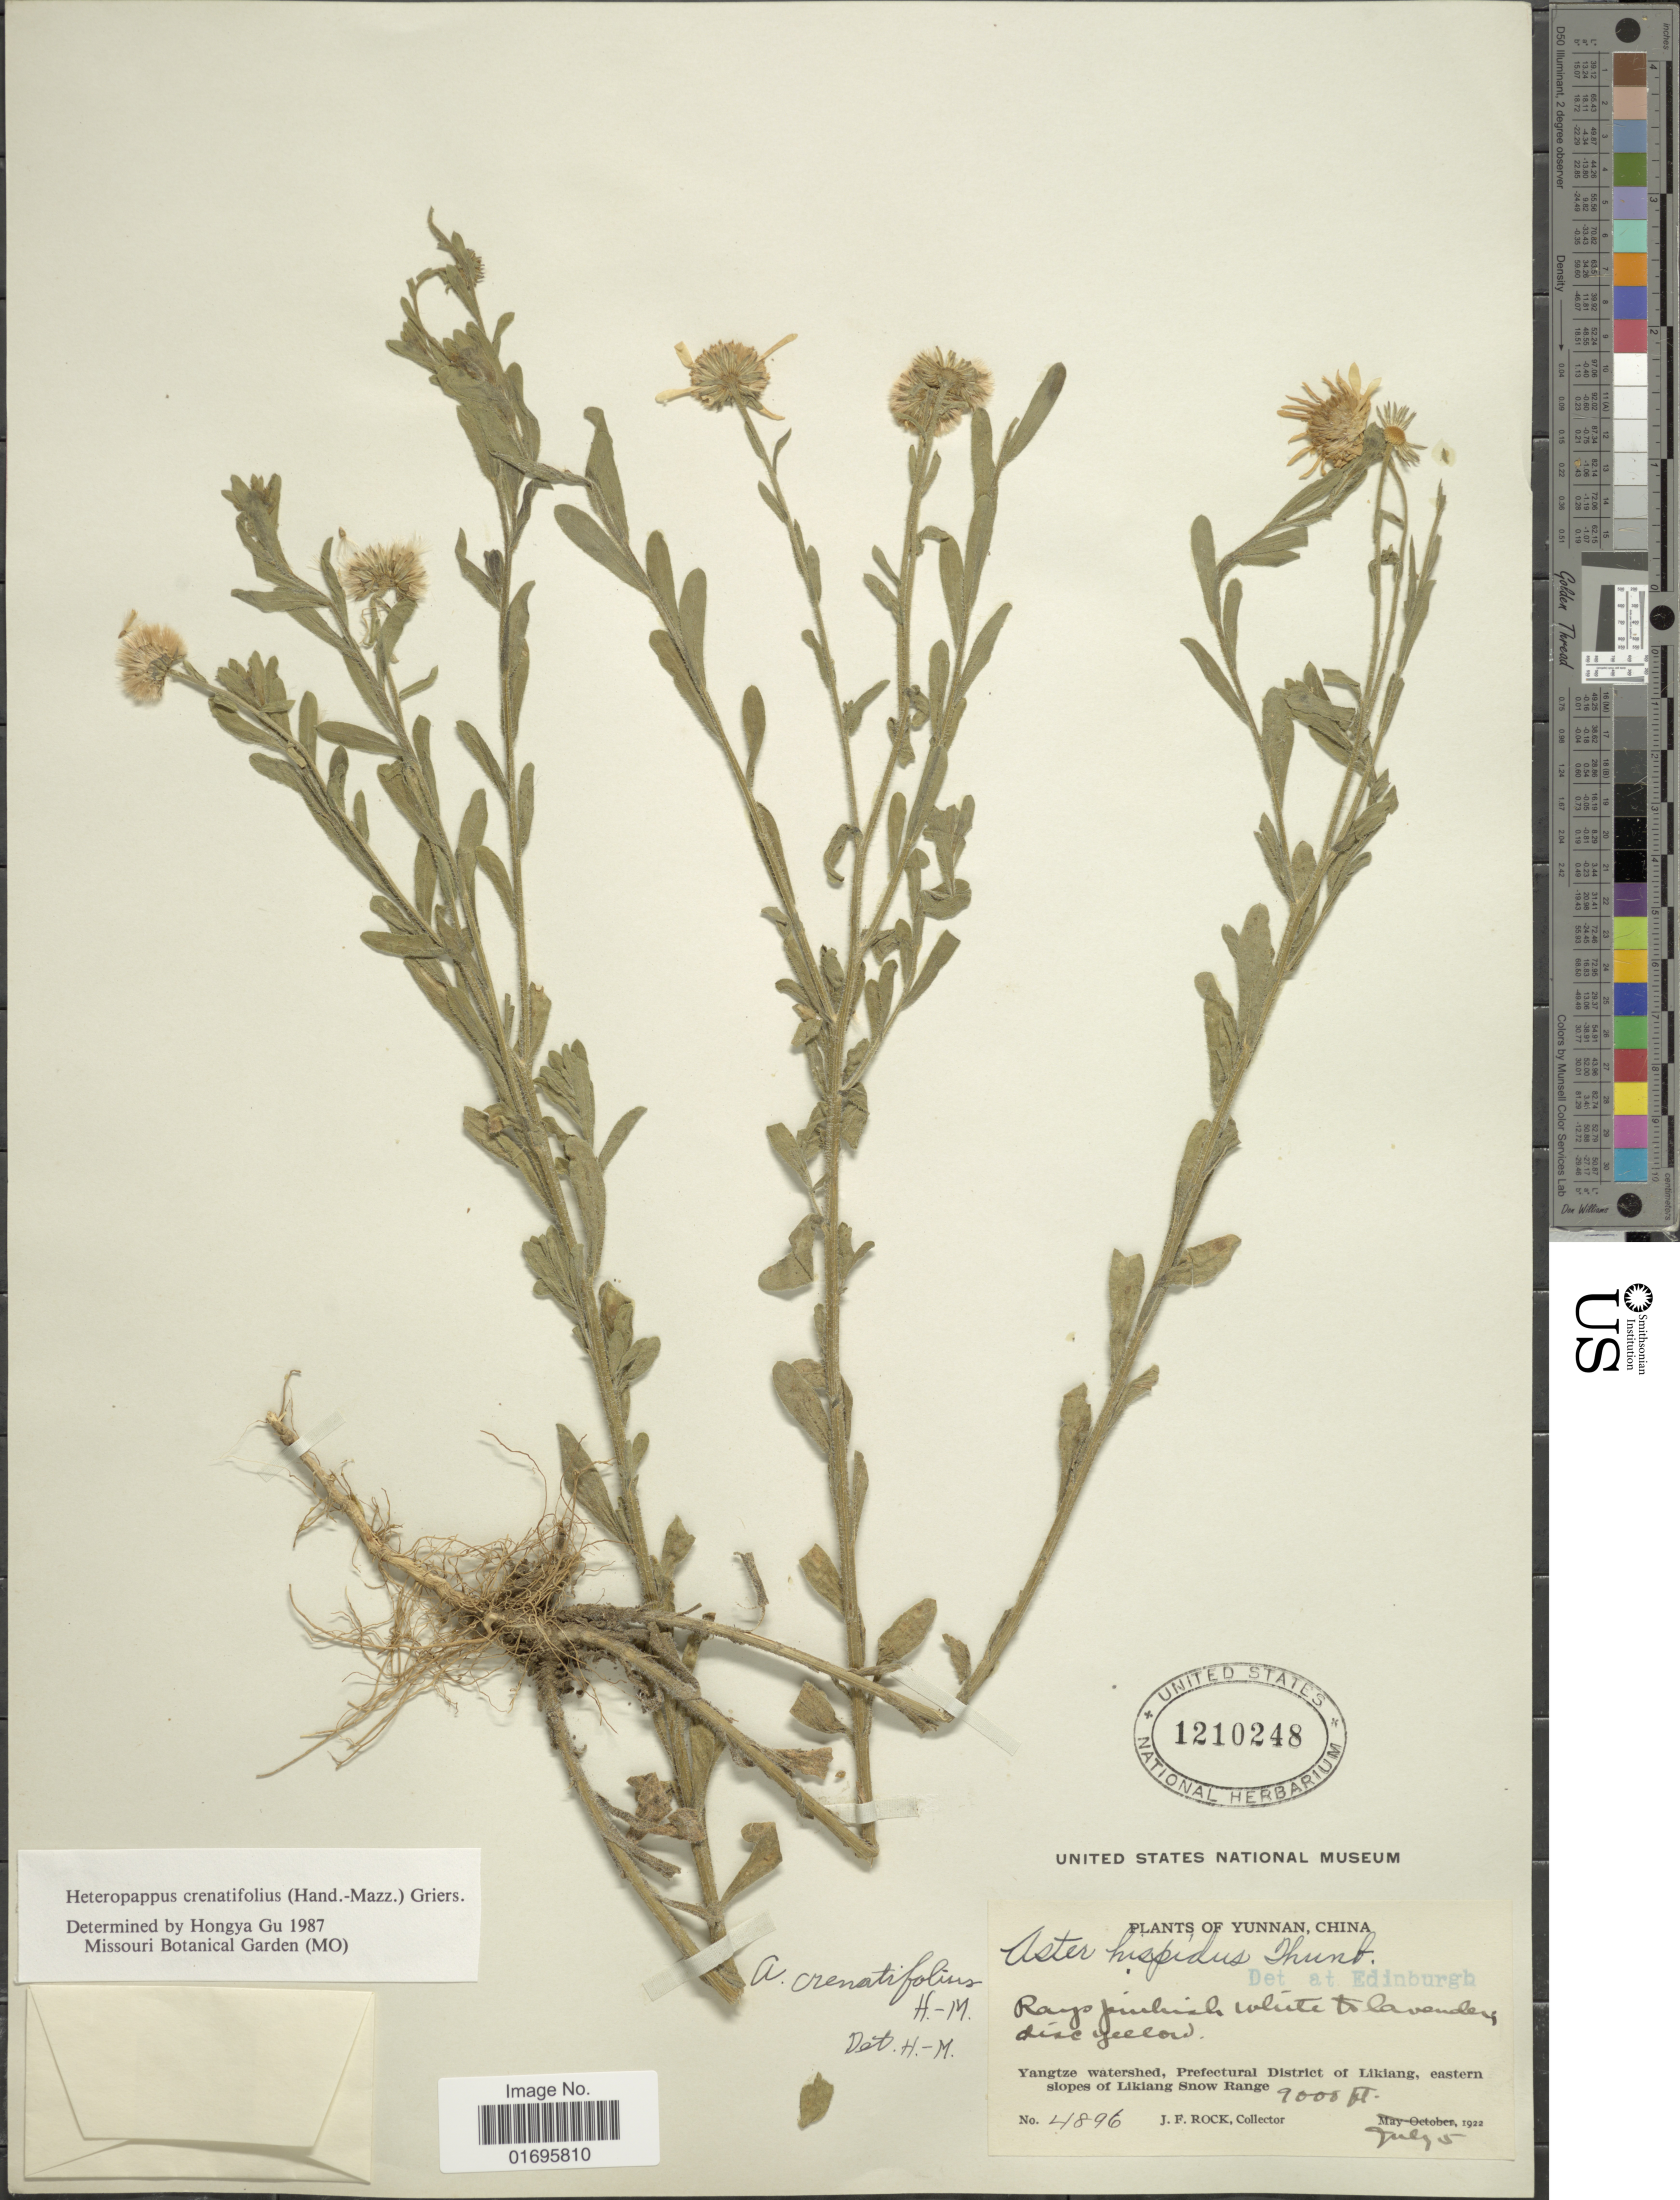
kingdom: Plantae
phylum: Tracheophyta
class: Magnoliopsida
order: Asterales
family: Asteraceae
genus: Heteropappus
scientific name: Heteropappus crenatifolius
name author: (Hand.-Mazz.) Grierson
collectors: J. Rock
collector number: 4896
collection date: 1922-07-05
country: China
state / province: Yunnan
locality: Yangtze watershed, Prefectural District of Likiang, eastern slopes of Likiang Snow Range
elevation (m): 2743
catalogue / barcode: US 1210248